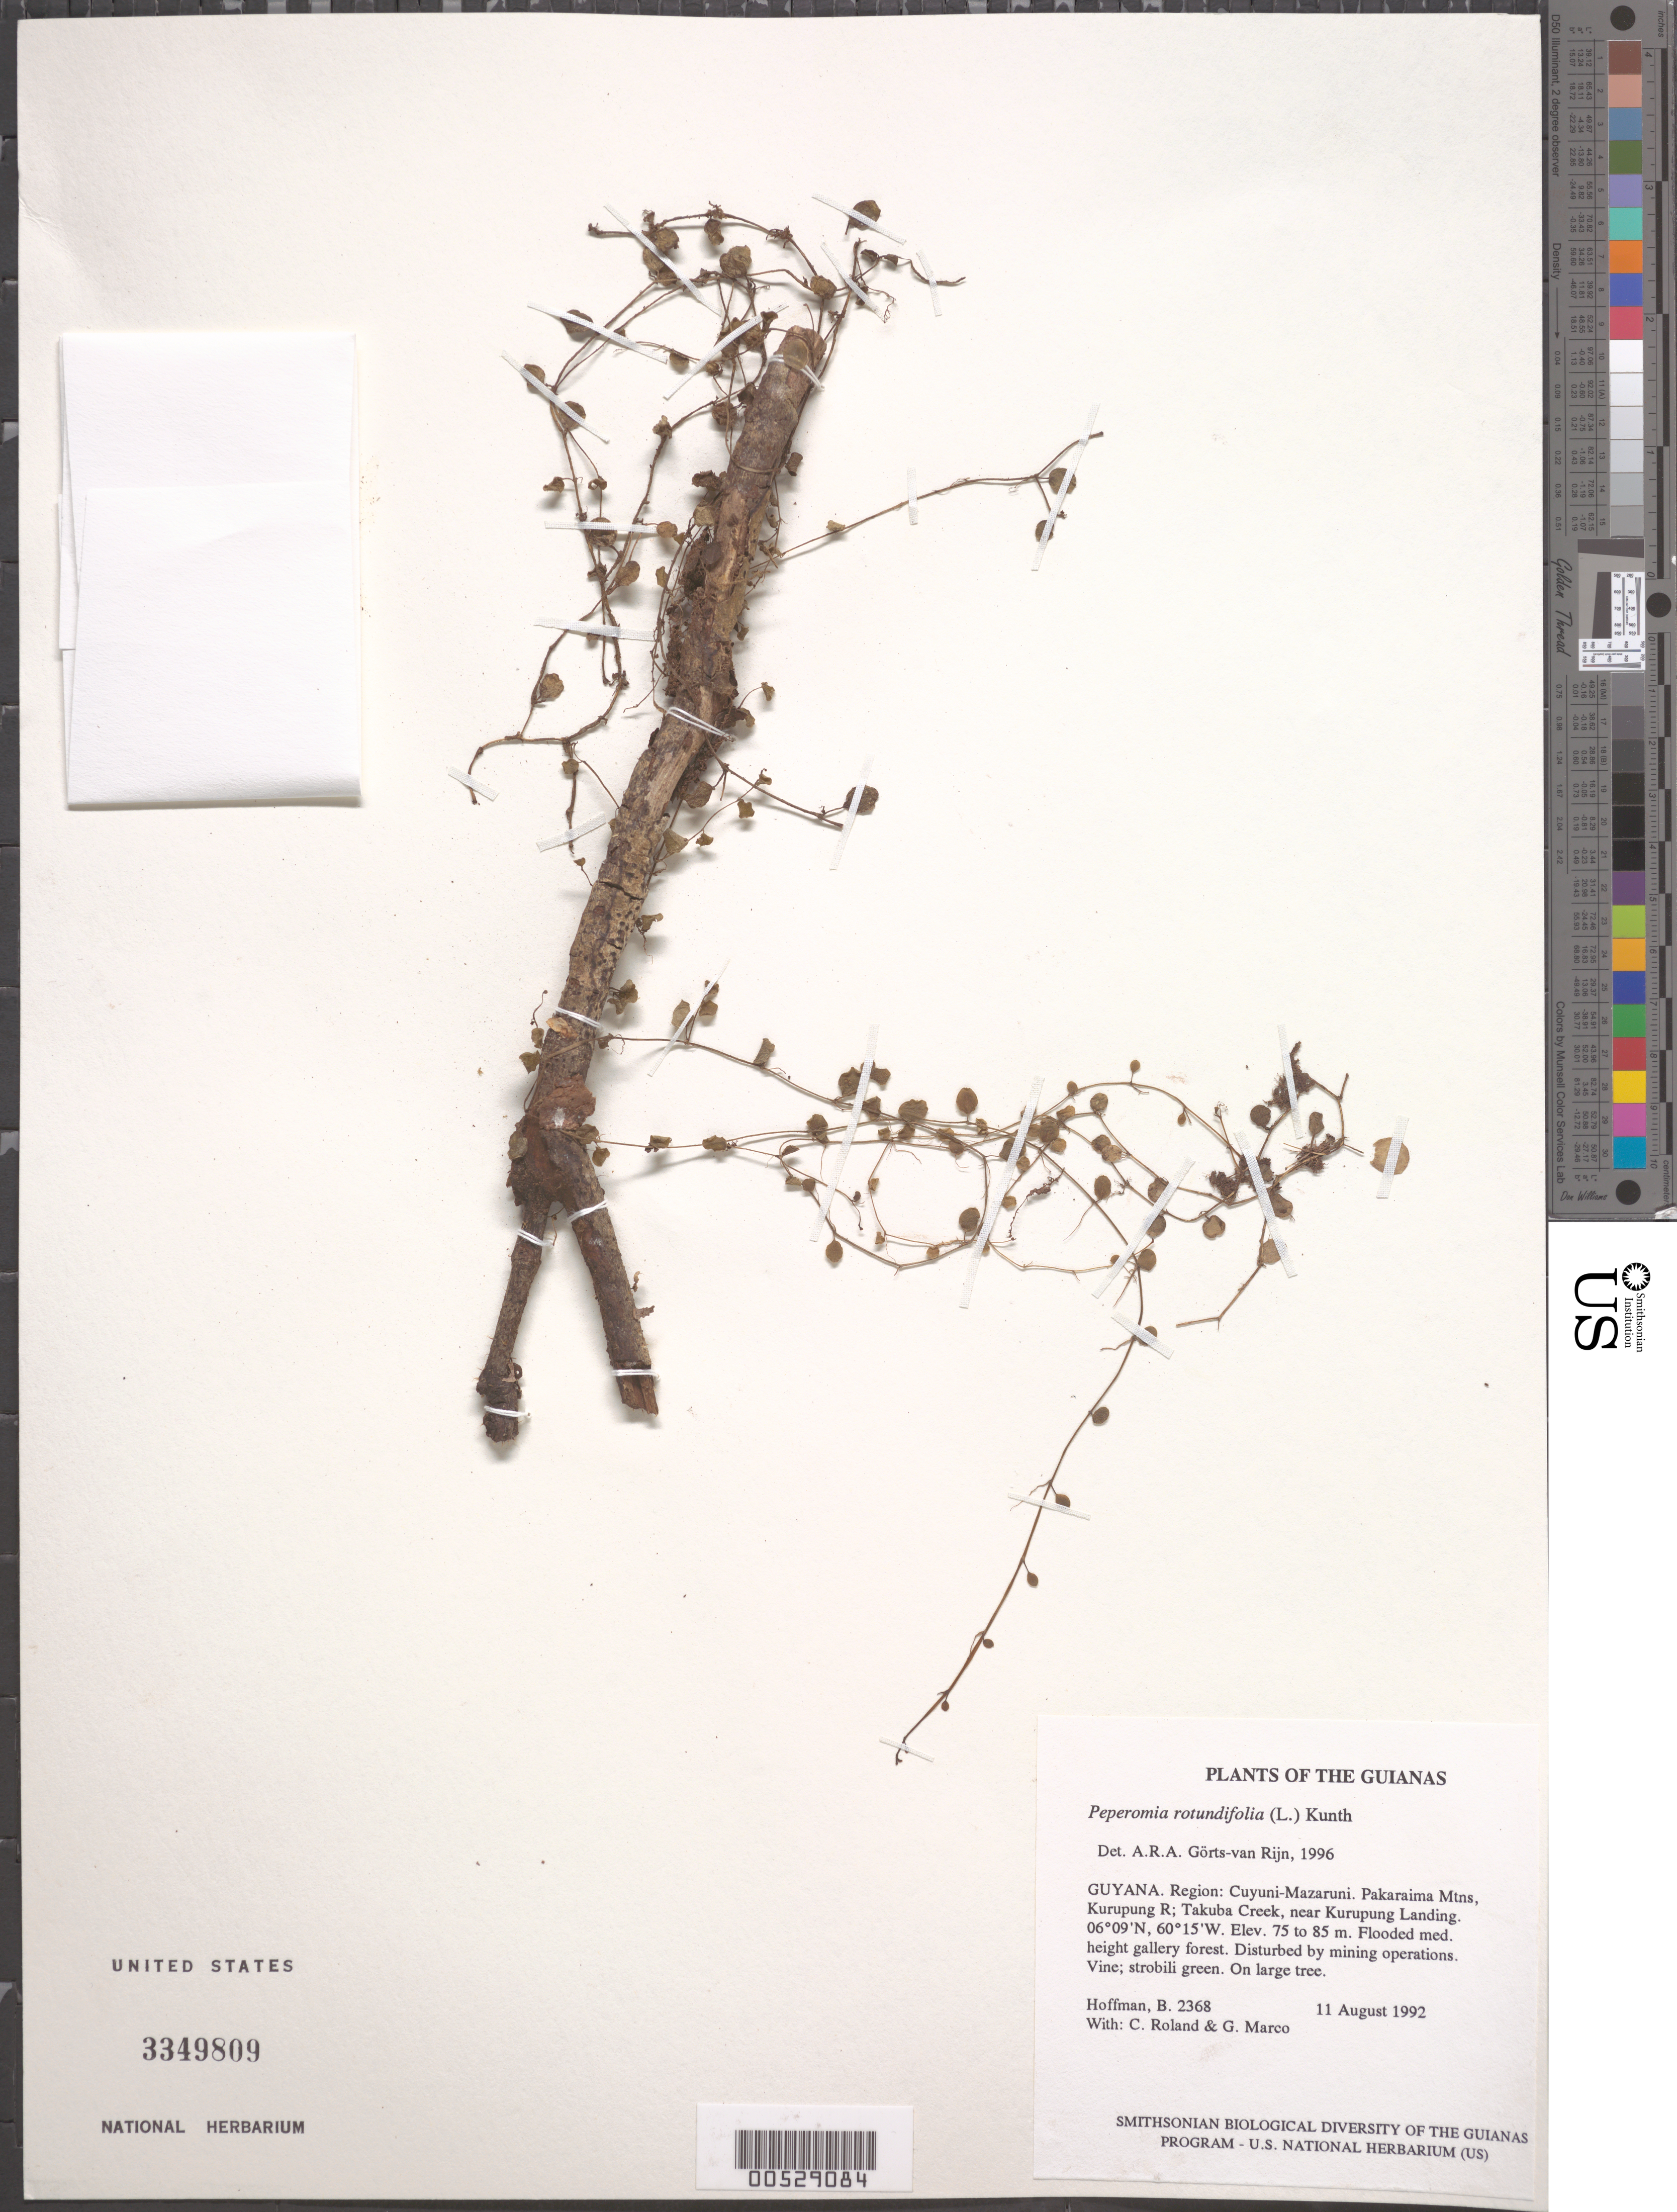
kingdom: Plantae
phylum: Tracheophyta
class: Magnoliopsida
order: Piperales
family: Piperaceae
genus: Peperomia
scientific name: Peperomia rotundifolia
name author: (L.) Kunth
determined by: Görts-van Rijn, A. R. A.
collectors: B. Hoffman, C. Roland & G. Marco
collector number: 2368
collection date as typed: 11 August 1992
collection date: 1992-08-11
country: Guyana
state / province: Cuyuni-Mazaruni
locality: Pakaraima Mountains, Kurupung River; Takuba Creek, near Kurupung Landing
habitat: Flooded med. height gallery forest. Disturbed by mining operations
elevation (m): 75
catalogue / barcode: US 3349809